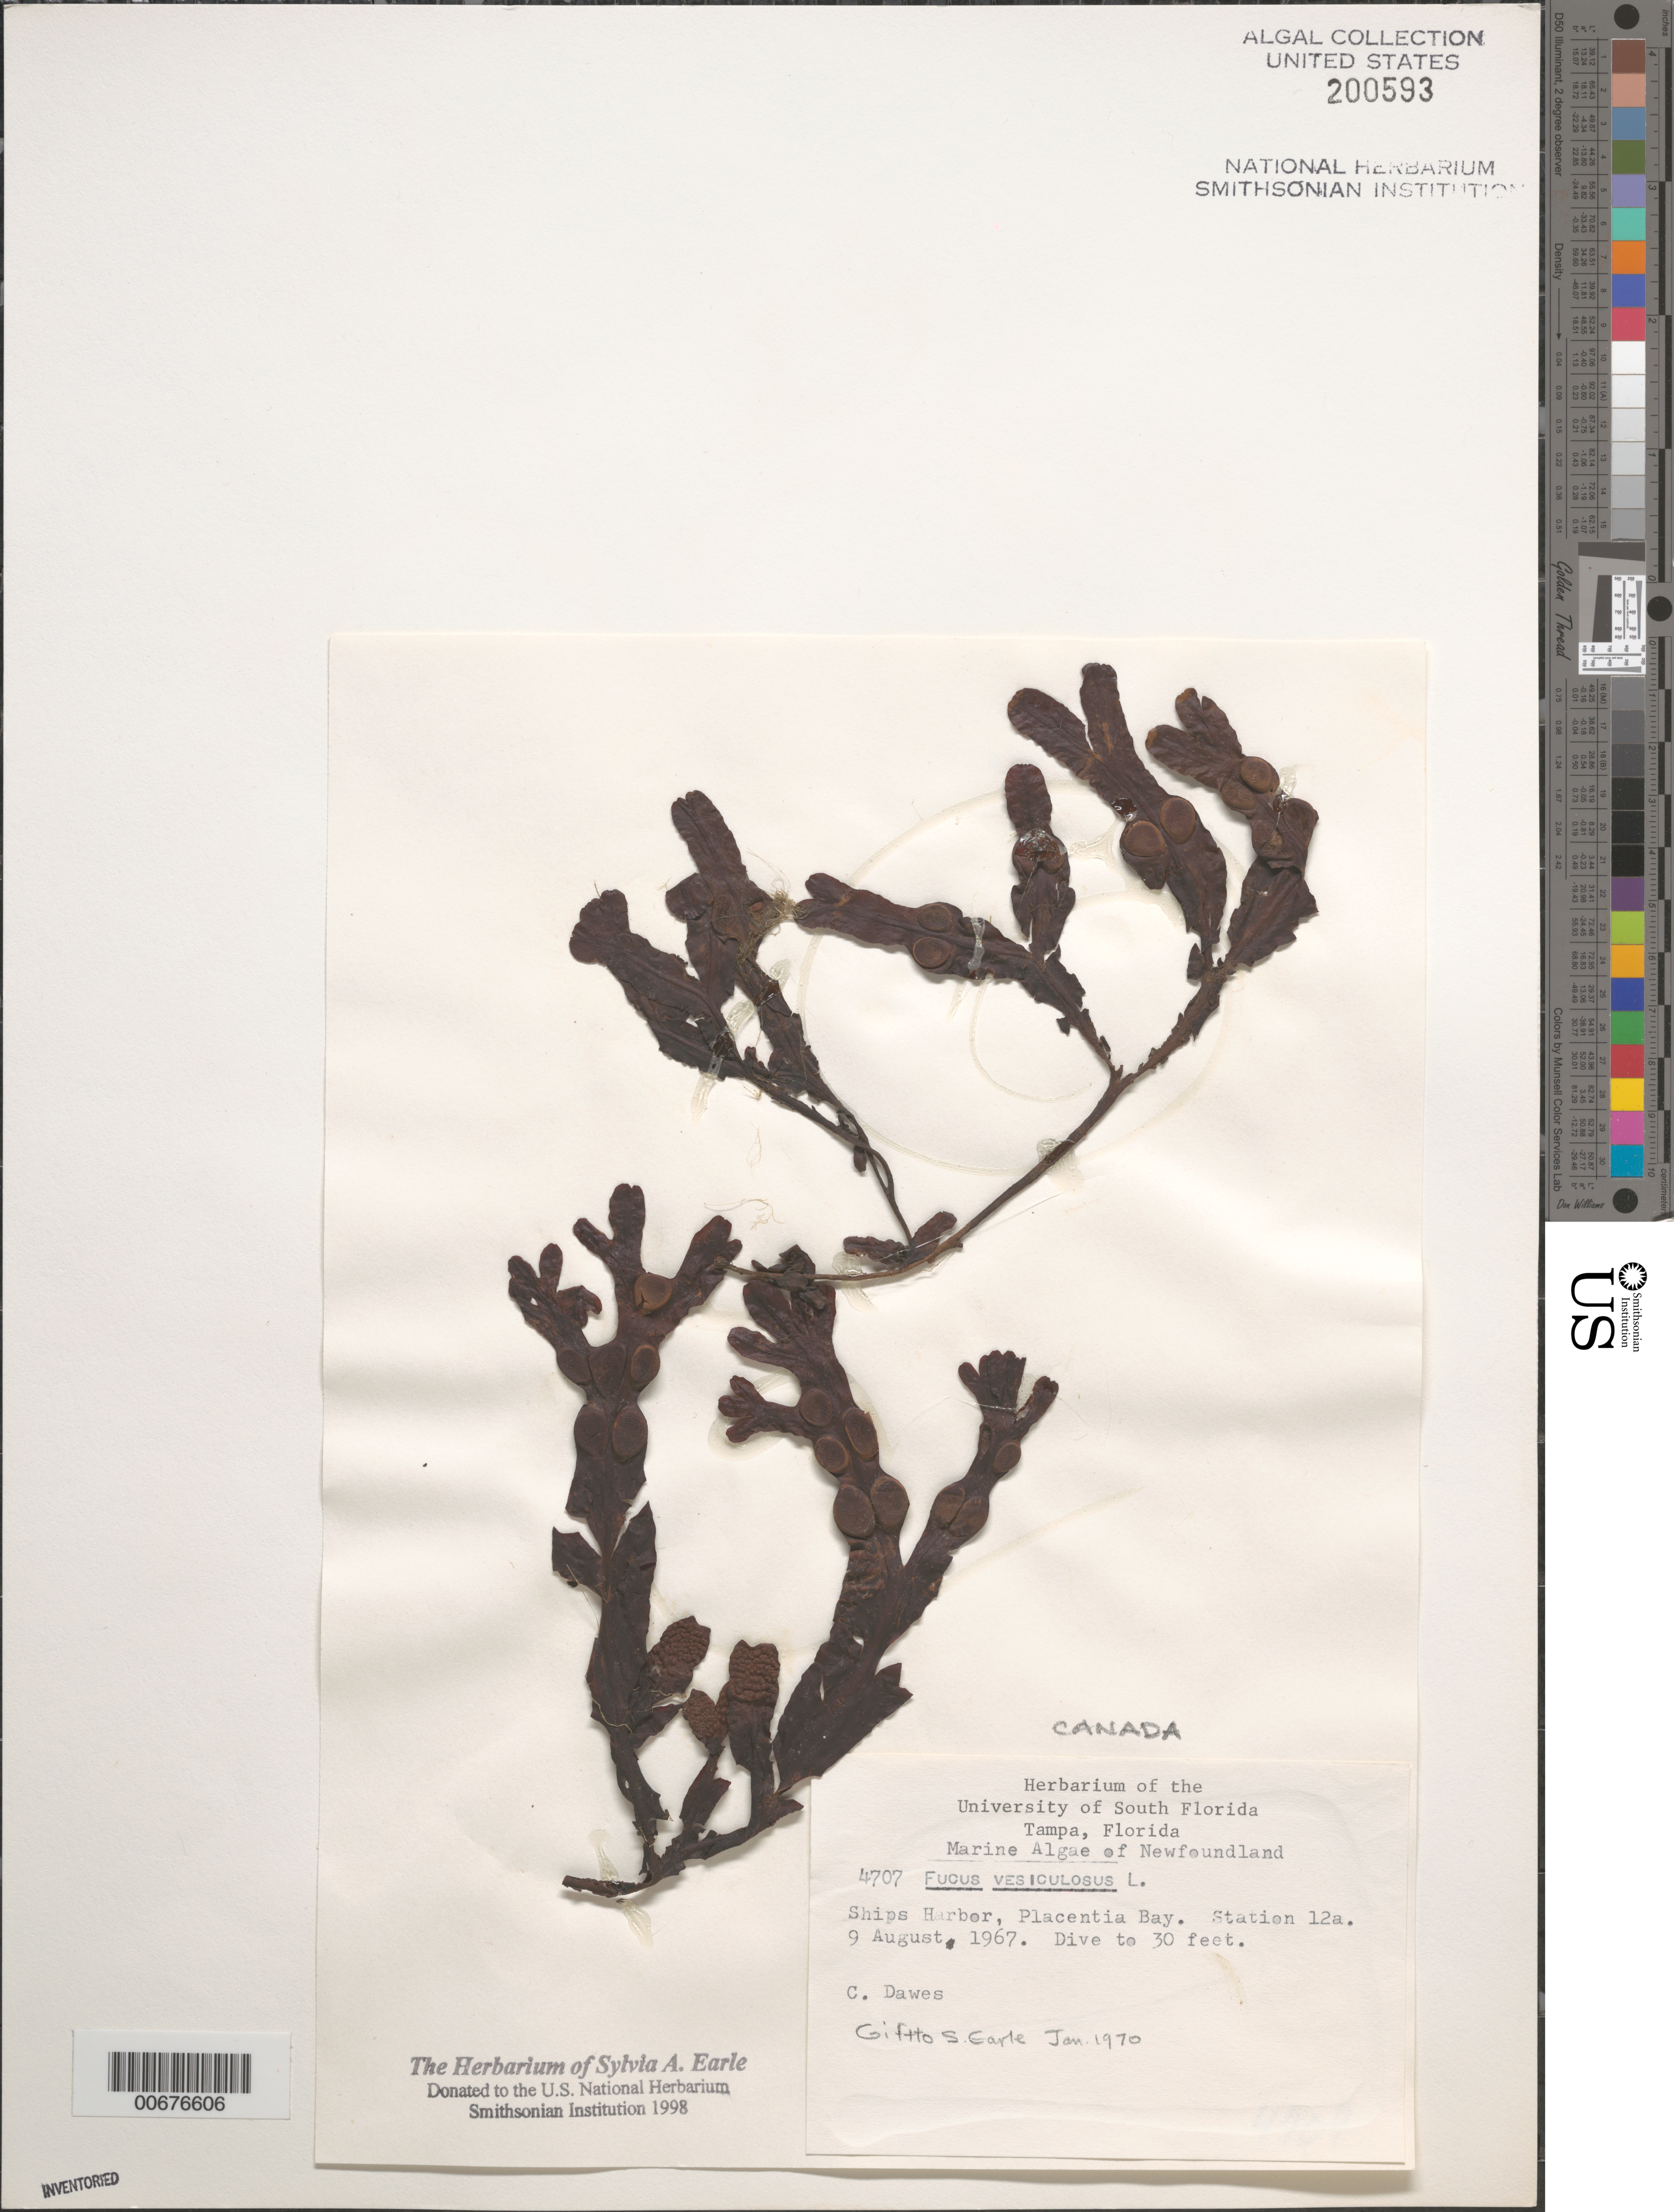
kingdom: Chromista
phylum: Ochrophyta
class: Phaeophyceae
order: Fucales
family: Fucaceae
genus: Fucus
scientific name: Fucus vesiculosus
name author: L.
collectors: C. Dawes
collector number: CJD 4707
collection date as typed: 09 Aug 1967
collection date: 1967-08-09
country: Canada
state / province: Newfoundland and Labrador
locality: Ships Harbor, Placentia, station 12a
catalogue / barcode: US 200593